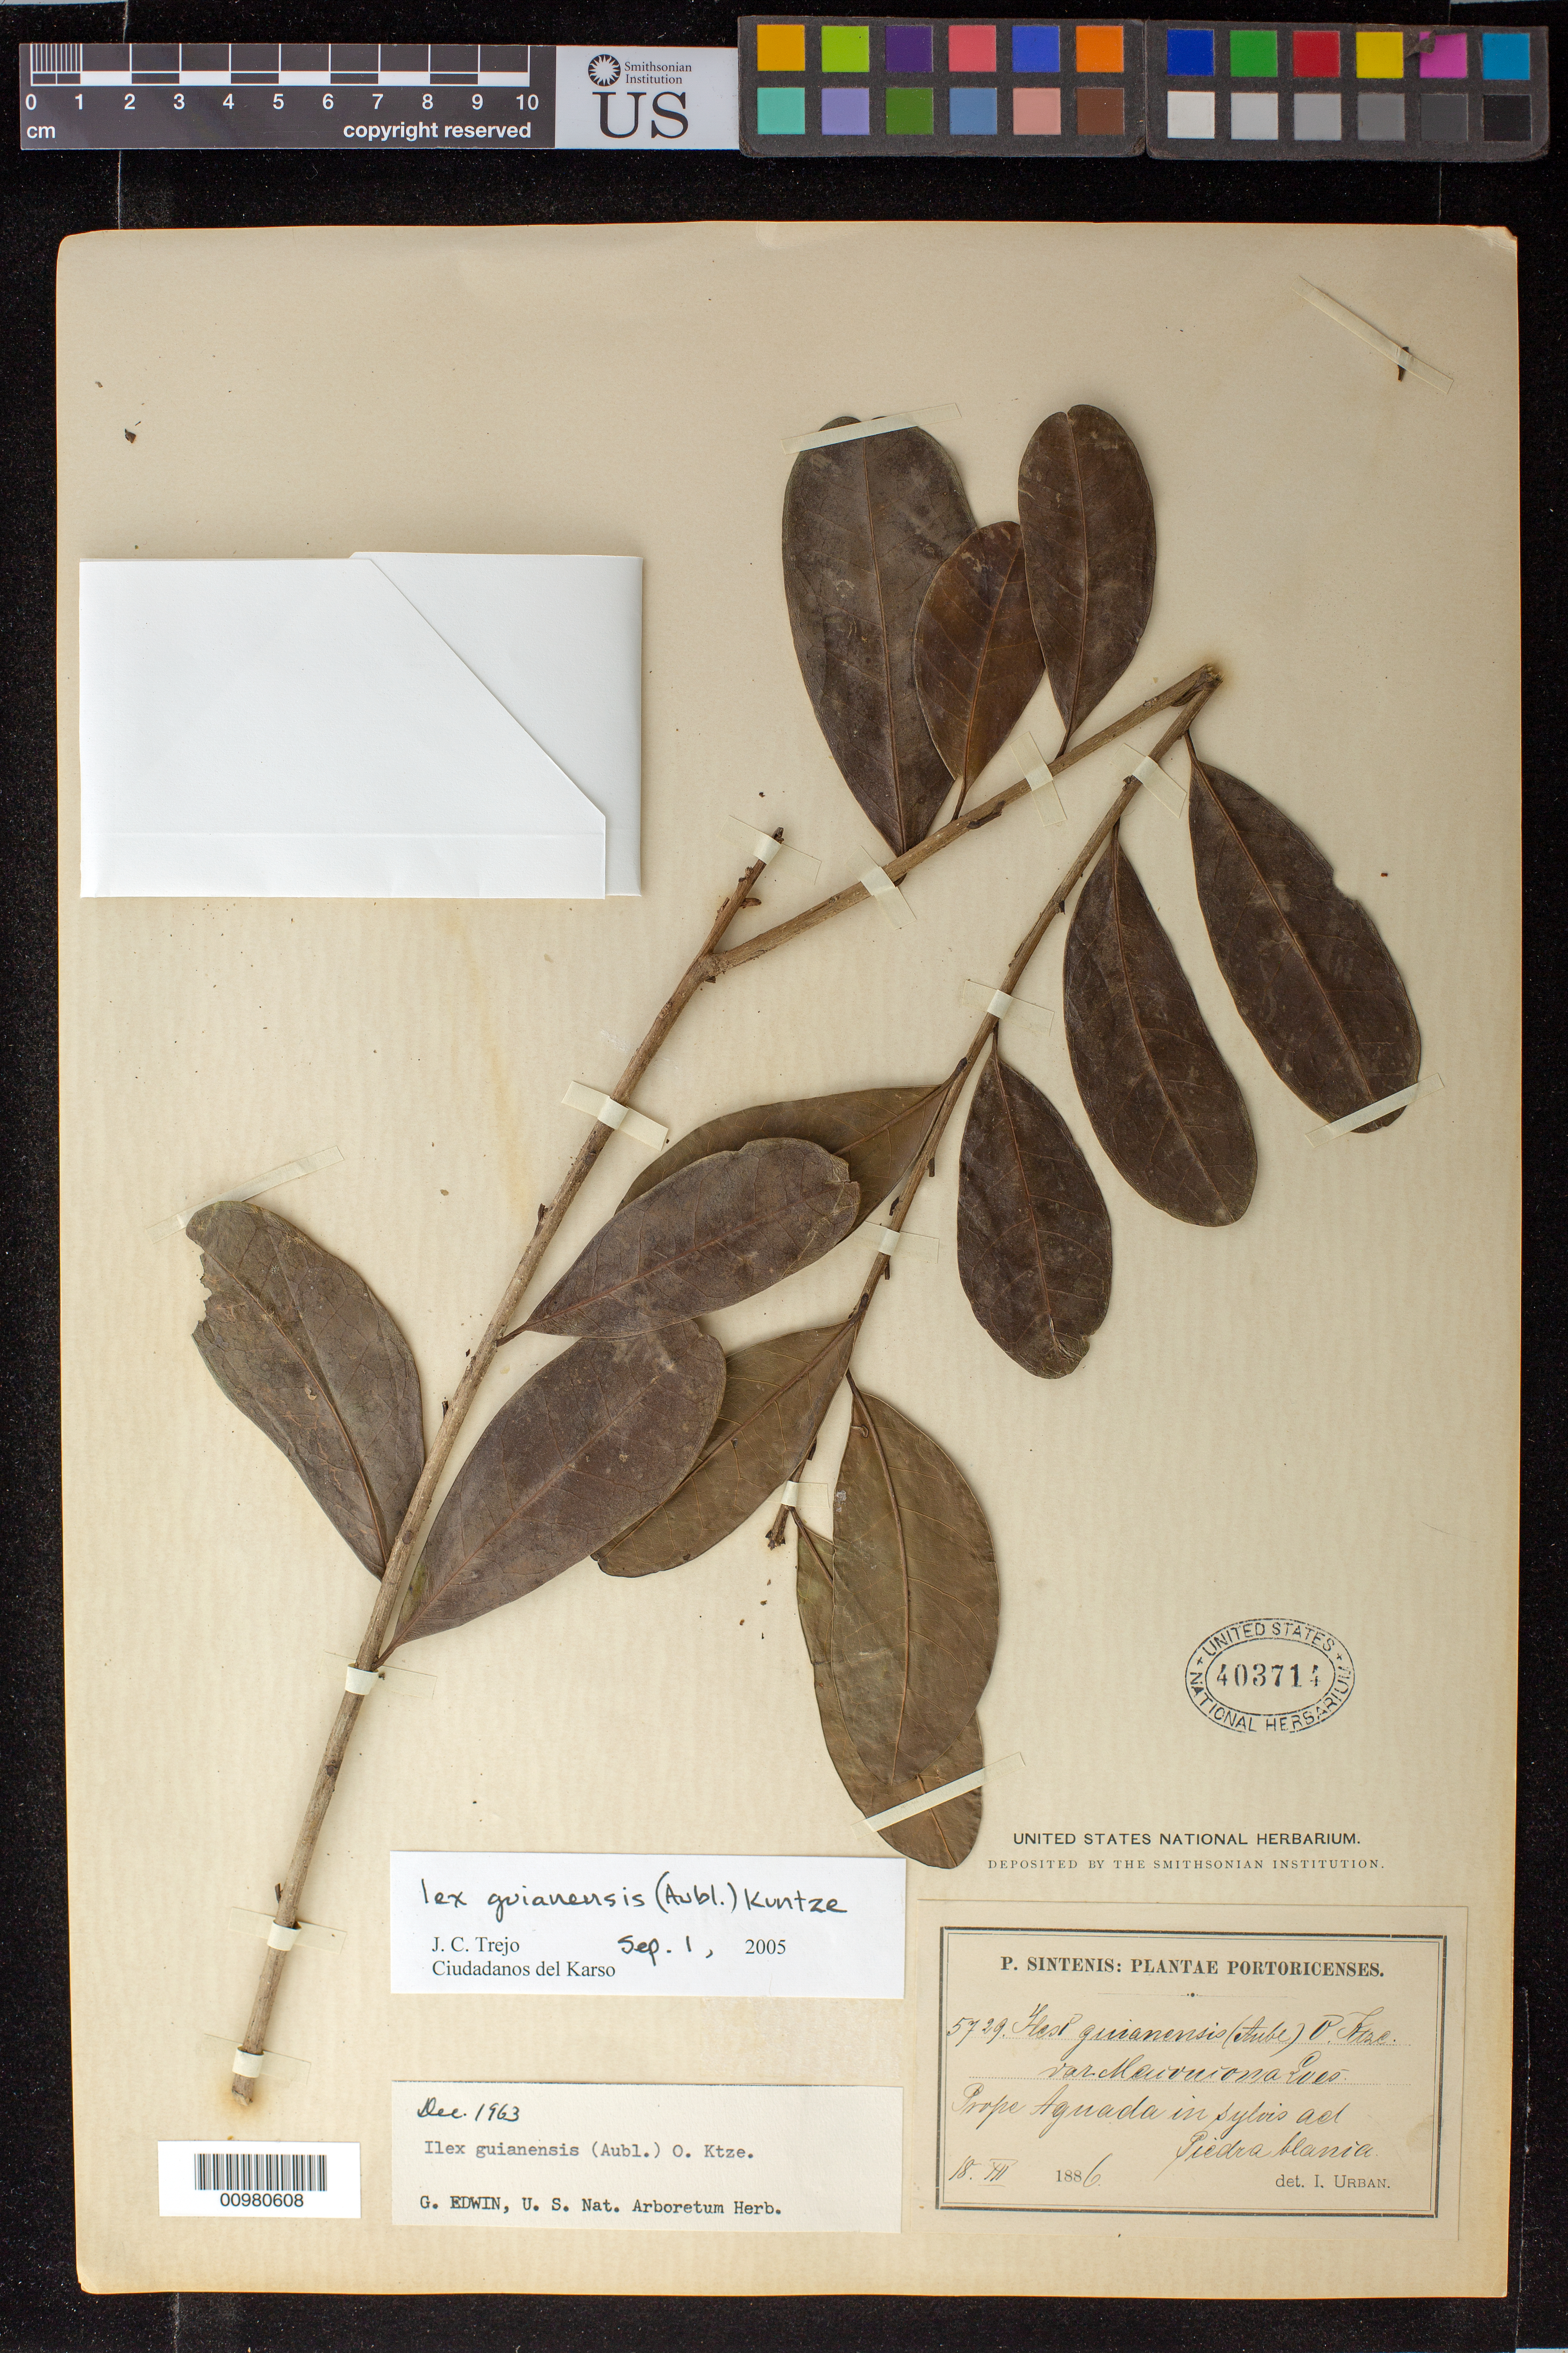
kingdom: Plantae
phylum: Tracheophyta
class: Magnoliopsida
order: Aquifoliales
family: Aquifoliaceae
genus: Ilex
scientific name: Ilex guianensis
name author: (Aubl.) Kuntze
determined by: Trejo-Torres, J. C.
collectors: P. Sintenis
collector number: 5729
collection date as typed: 18 Dec 1886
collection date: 1886-12-18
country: Puerto Rico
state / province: Aguada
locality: Prope Aguada in sylvis ad Piedra blania.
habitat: In sylvis.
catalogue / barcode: US 403714